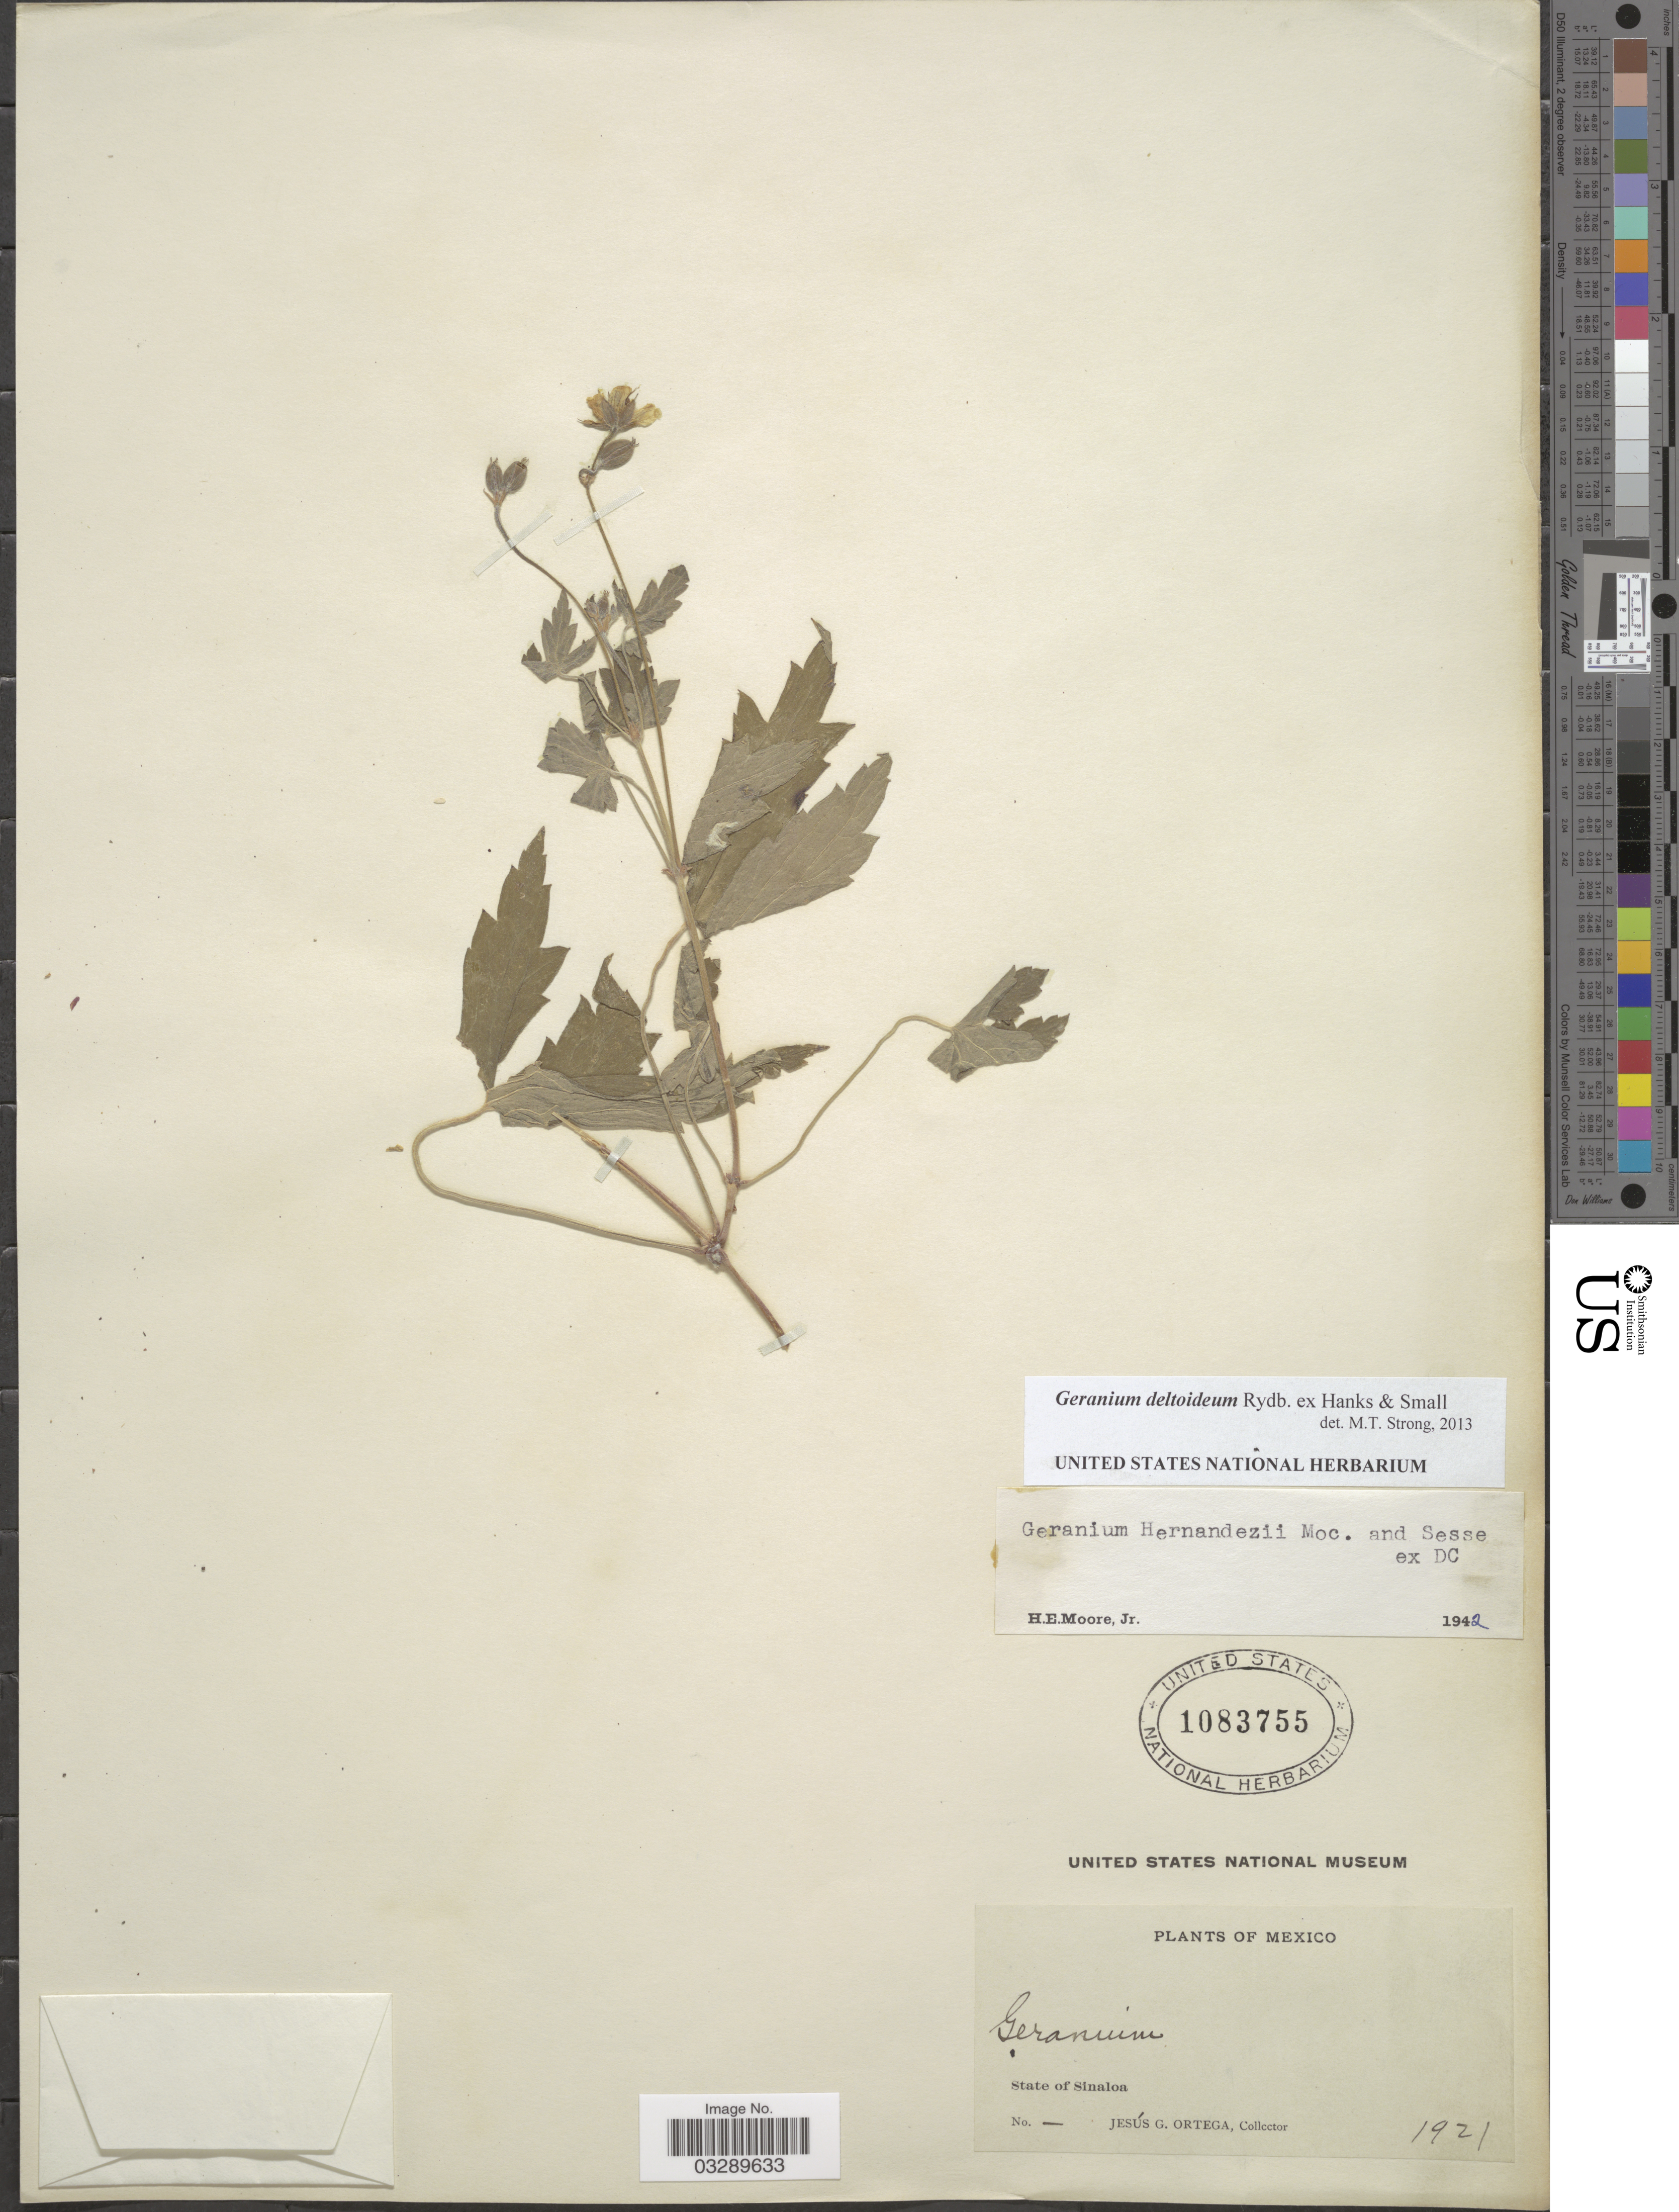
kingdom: Plantae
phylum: Tracheophyta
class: Magnoliopsida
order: Geraniales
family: Geraniaceae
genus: Geranium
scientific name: Geranium deltoideum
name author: Rydb.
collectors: J. Ortega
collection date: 1921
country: Mexico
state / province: Sinaloa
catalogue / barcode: US 1083755